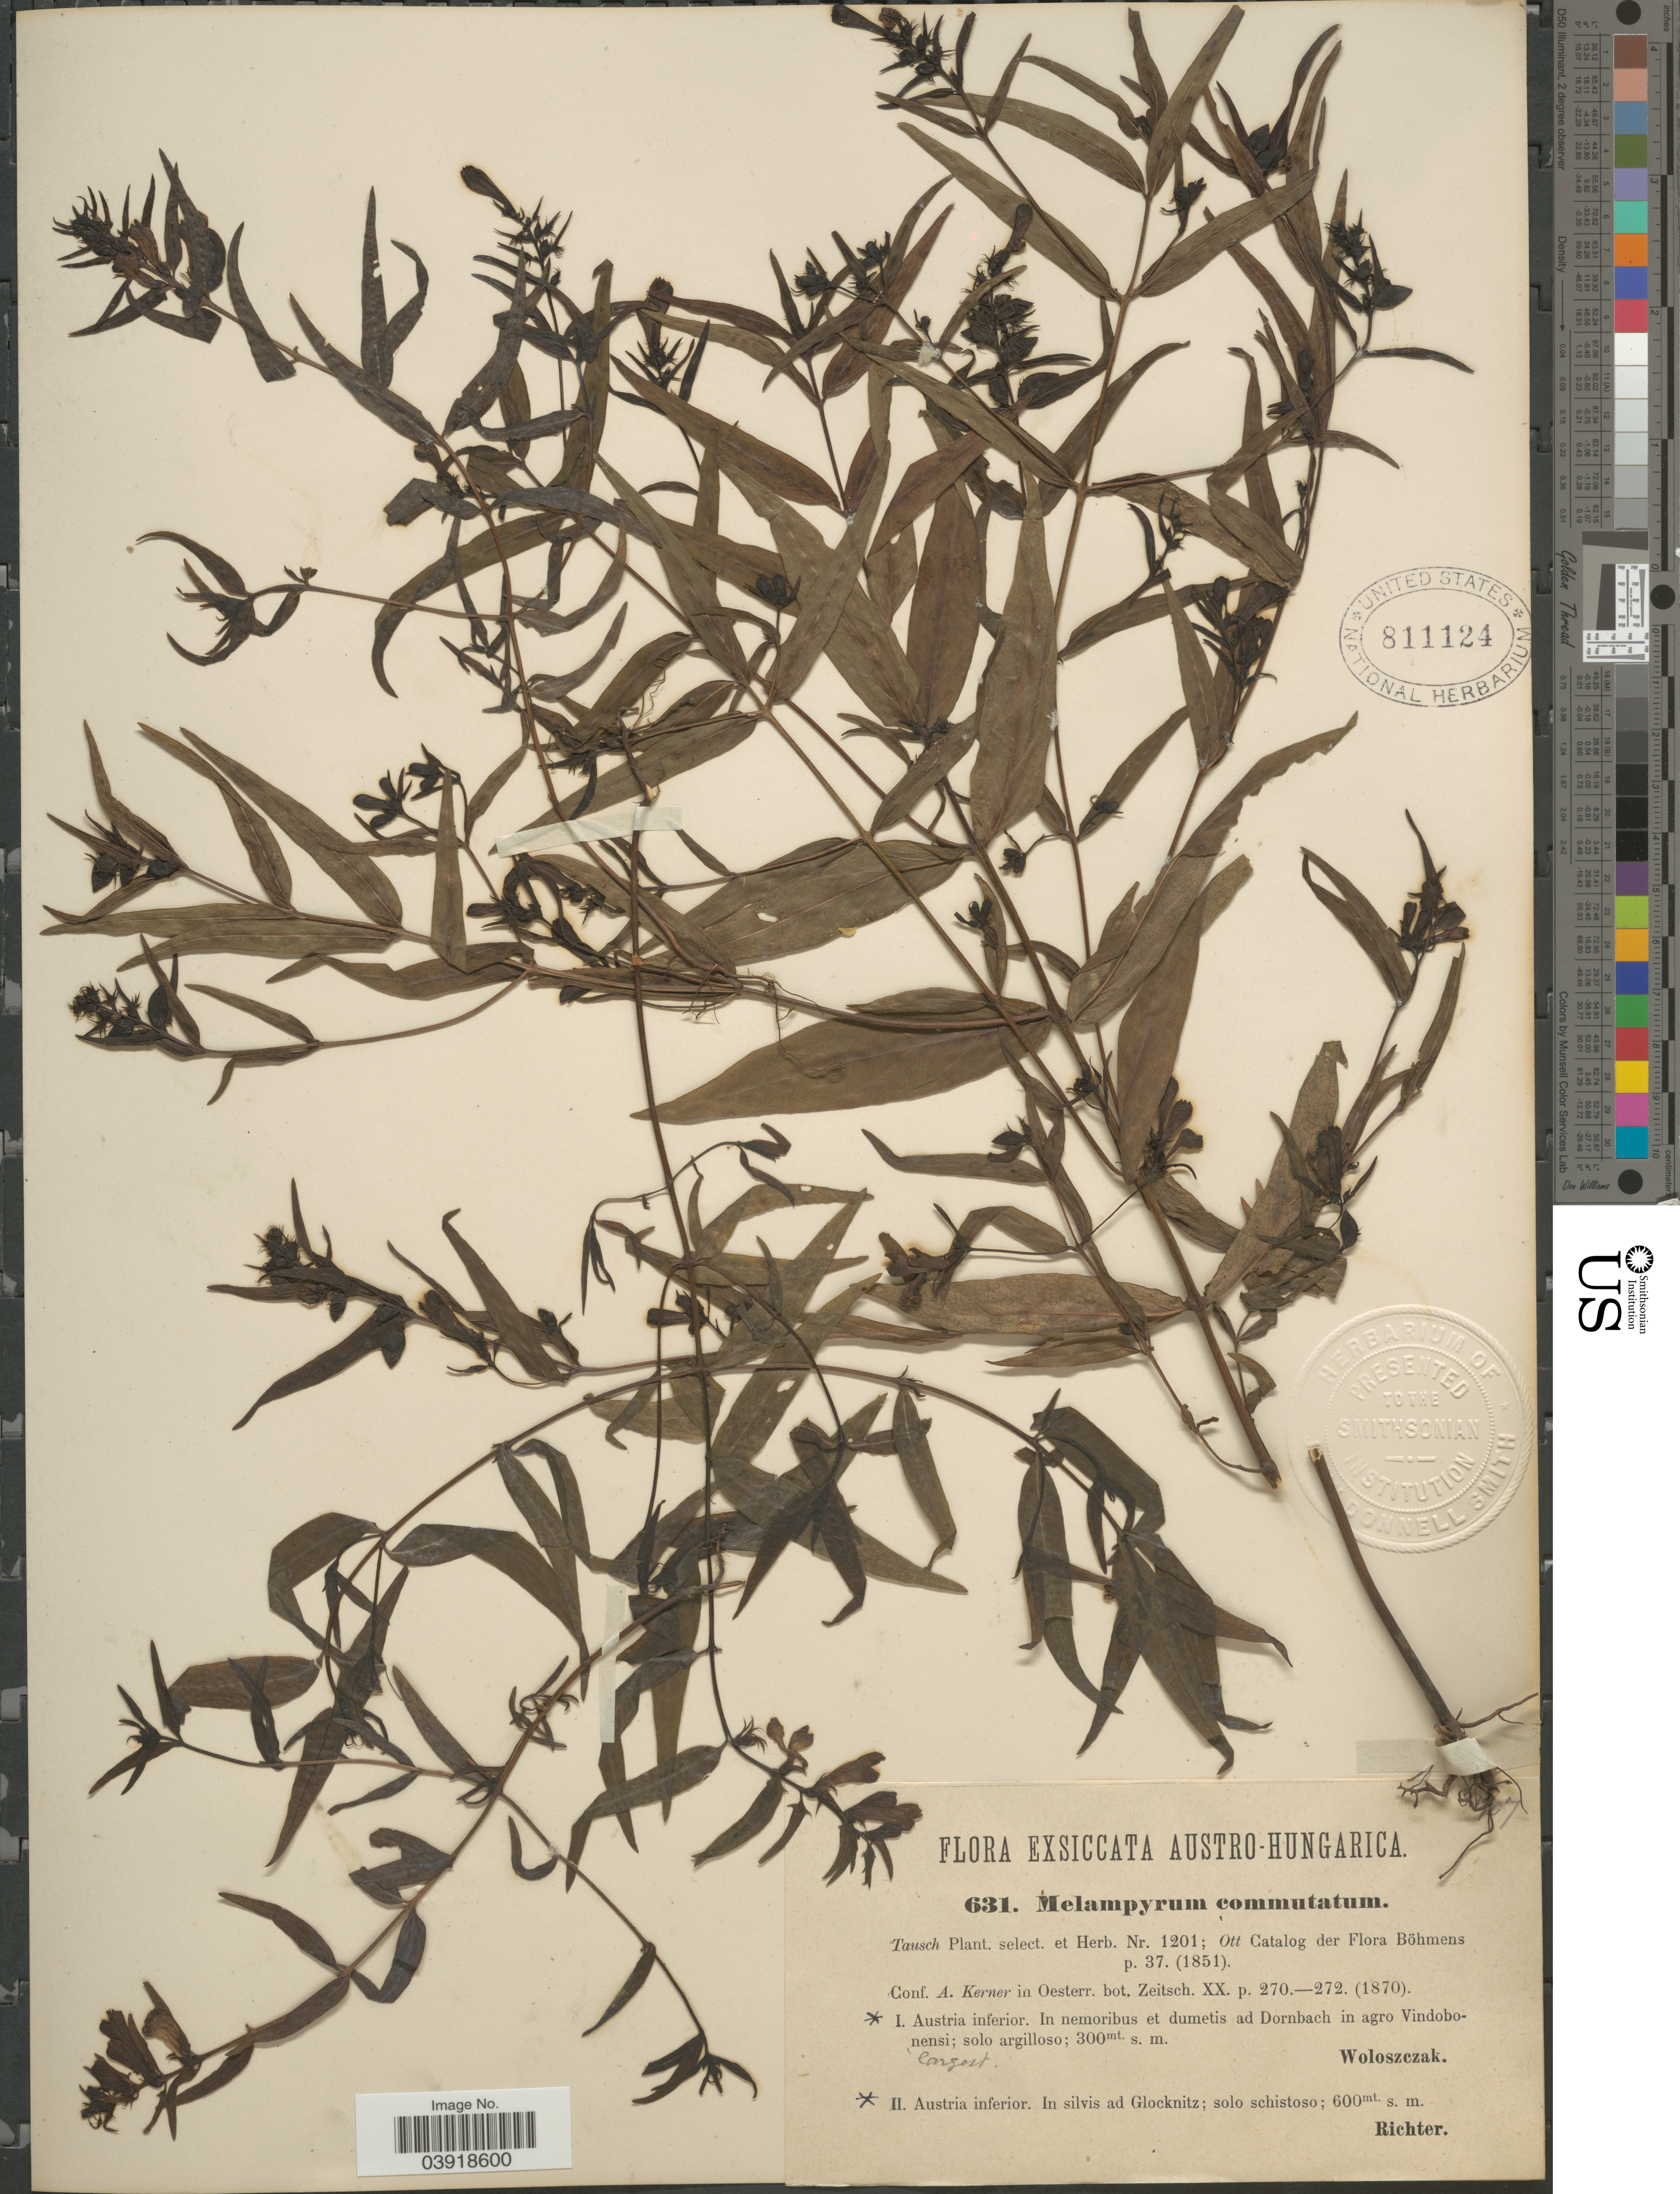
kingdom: Plantae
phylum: Tracheophyta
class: Magnoliopsida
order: Lamiales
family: Orobanchaceae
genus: Melampyrum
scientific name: Melampyrum commutatum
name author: Tausch ex A. Kern.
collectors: -- Richter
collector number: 631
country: Austria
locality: Austro-Hungarica. Austria inferior. in silvis ad Glocknitz; solo schistoso.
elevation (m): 600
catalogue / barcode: US 811124-2